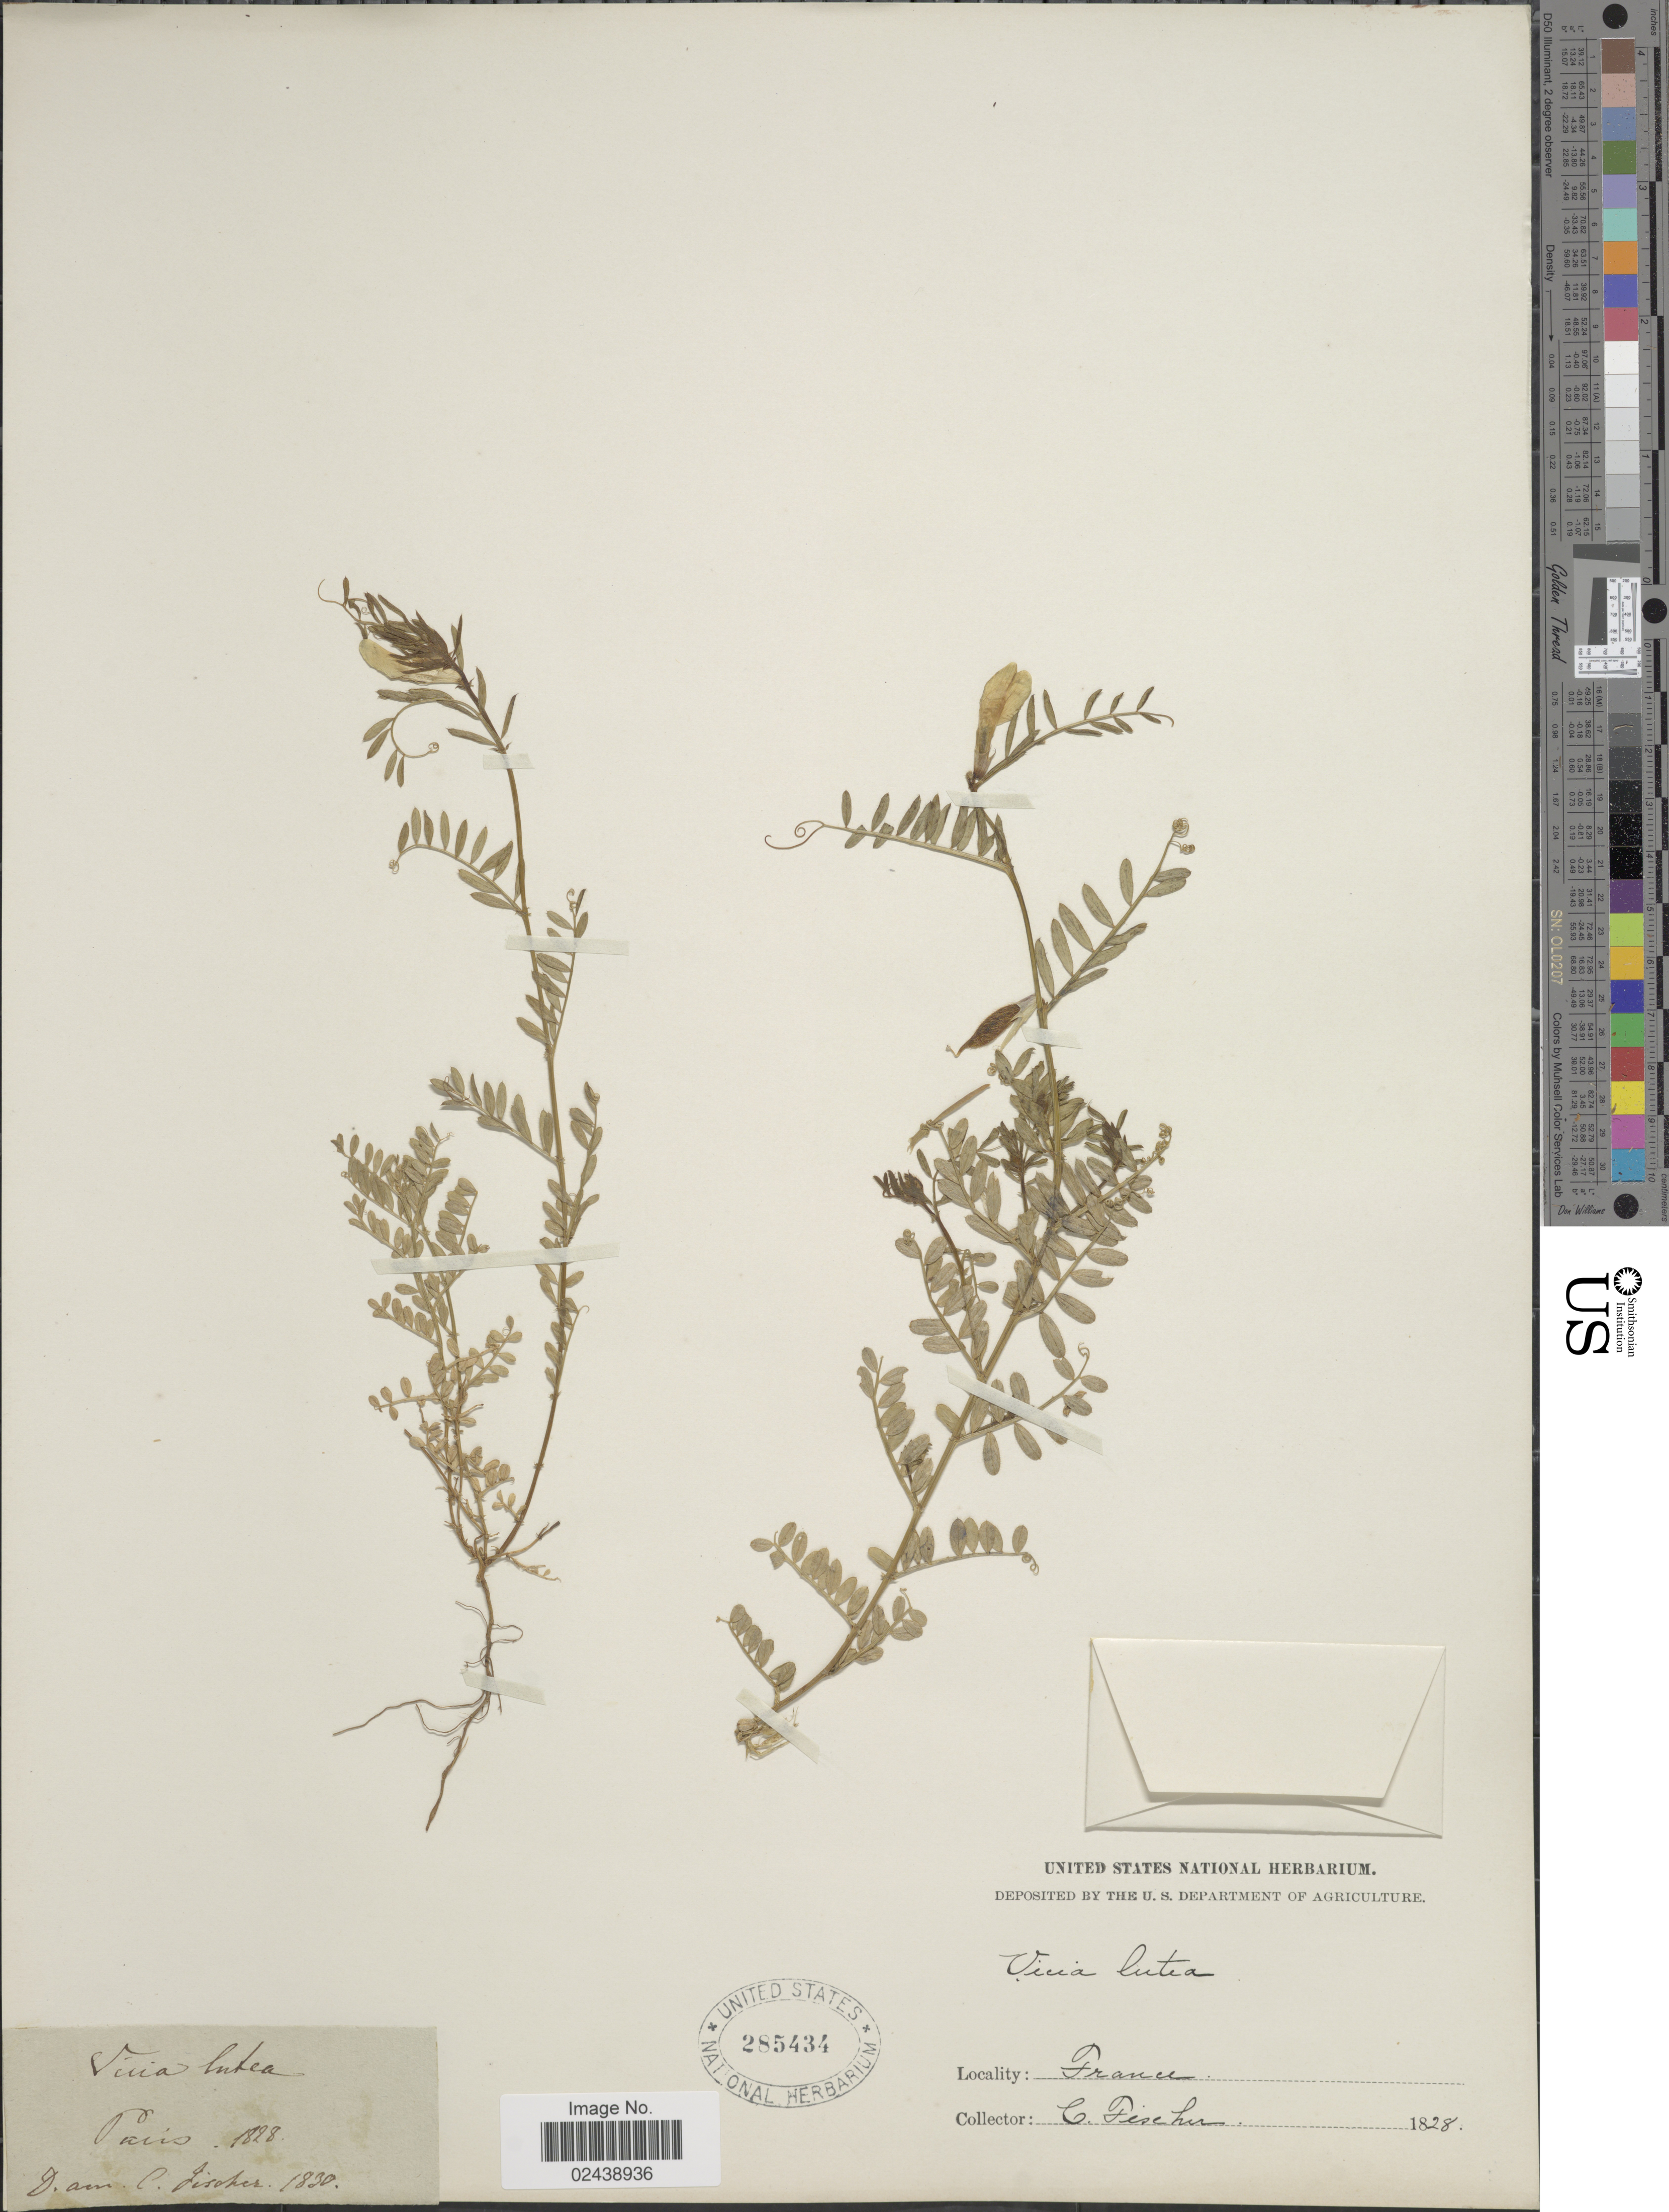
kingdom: Plantae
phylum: Tracheophyta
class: Magnoliopsida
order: Fabales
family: Fabaceae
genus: Vicia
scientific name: Vicia lutea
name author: L.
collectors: C. E. C. Fischer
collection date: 1828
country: France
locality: Paris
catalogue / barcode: US 285434